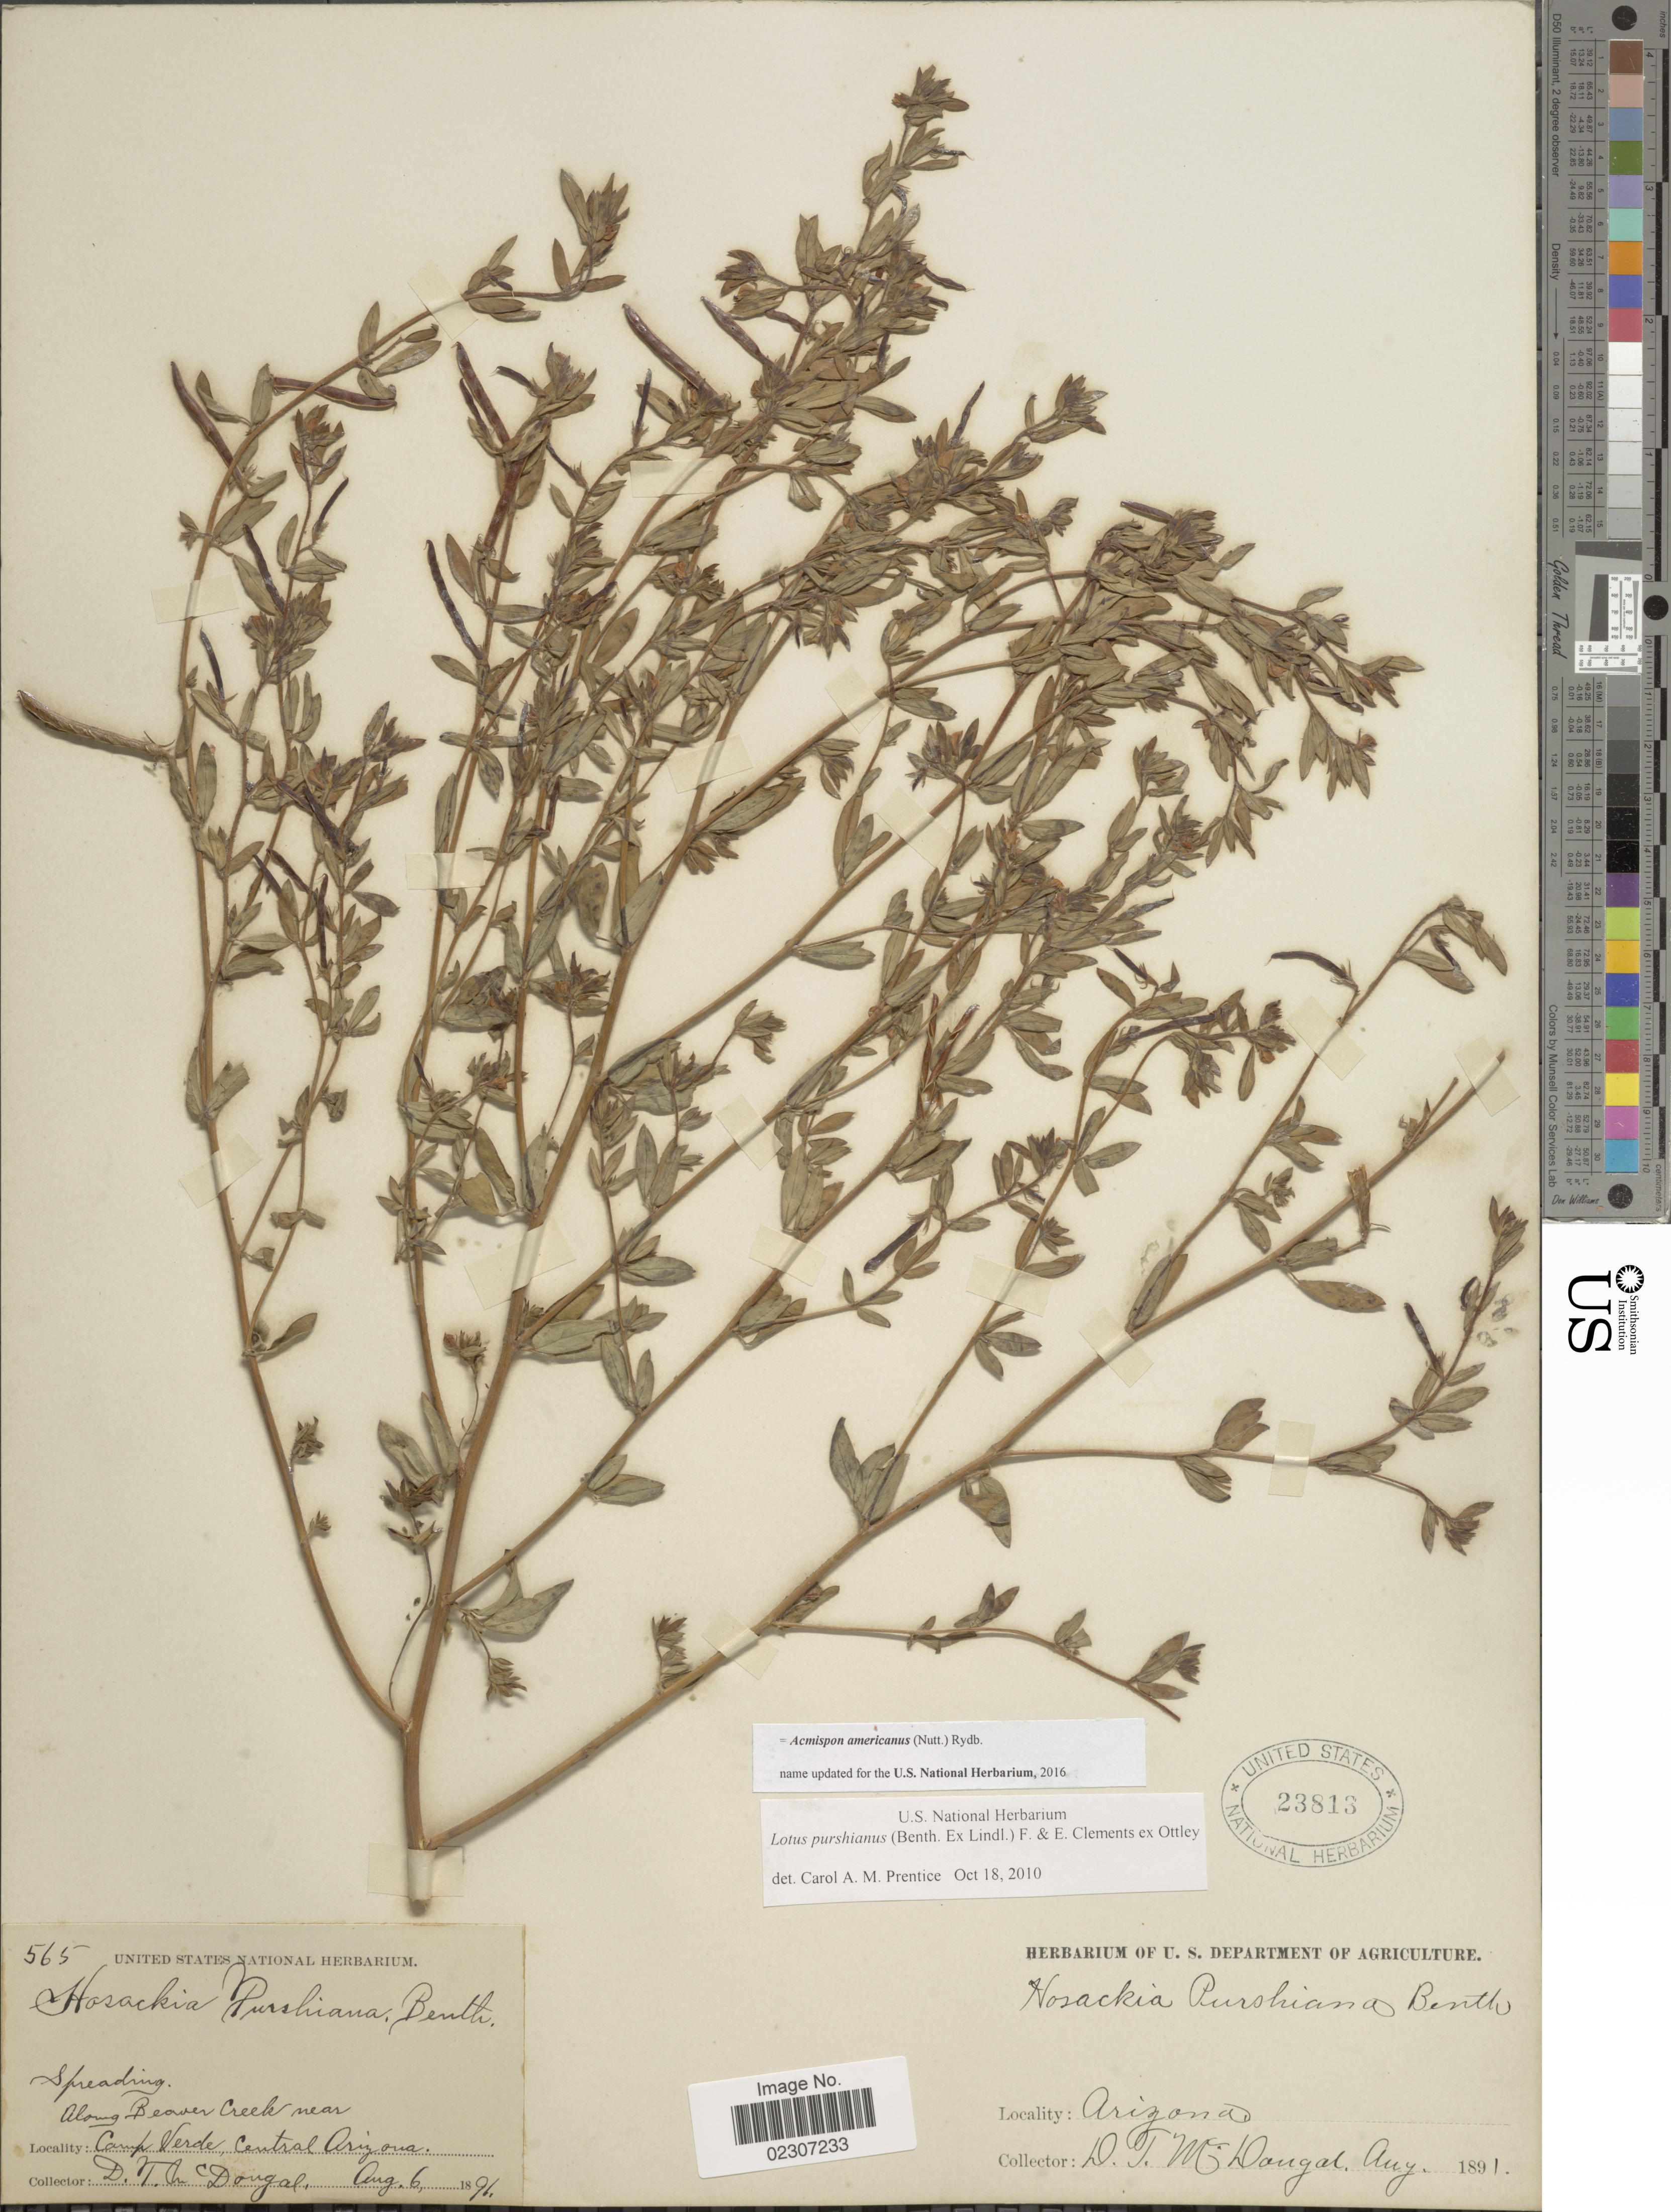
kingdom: Plantae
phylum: Tracheophyta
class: Magnoliopsida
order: Fabales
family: Fabaceae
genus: Acmispon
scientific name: Acmispon americanus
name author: (Nutt.) Rydb.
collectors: D. T. MacDougal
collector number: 565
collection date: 1891-08-06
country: United States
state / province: Arizona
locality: Along Beaver Creek near camp Verde, Central Arizona.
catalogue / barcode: US 23813